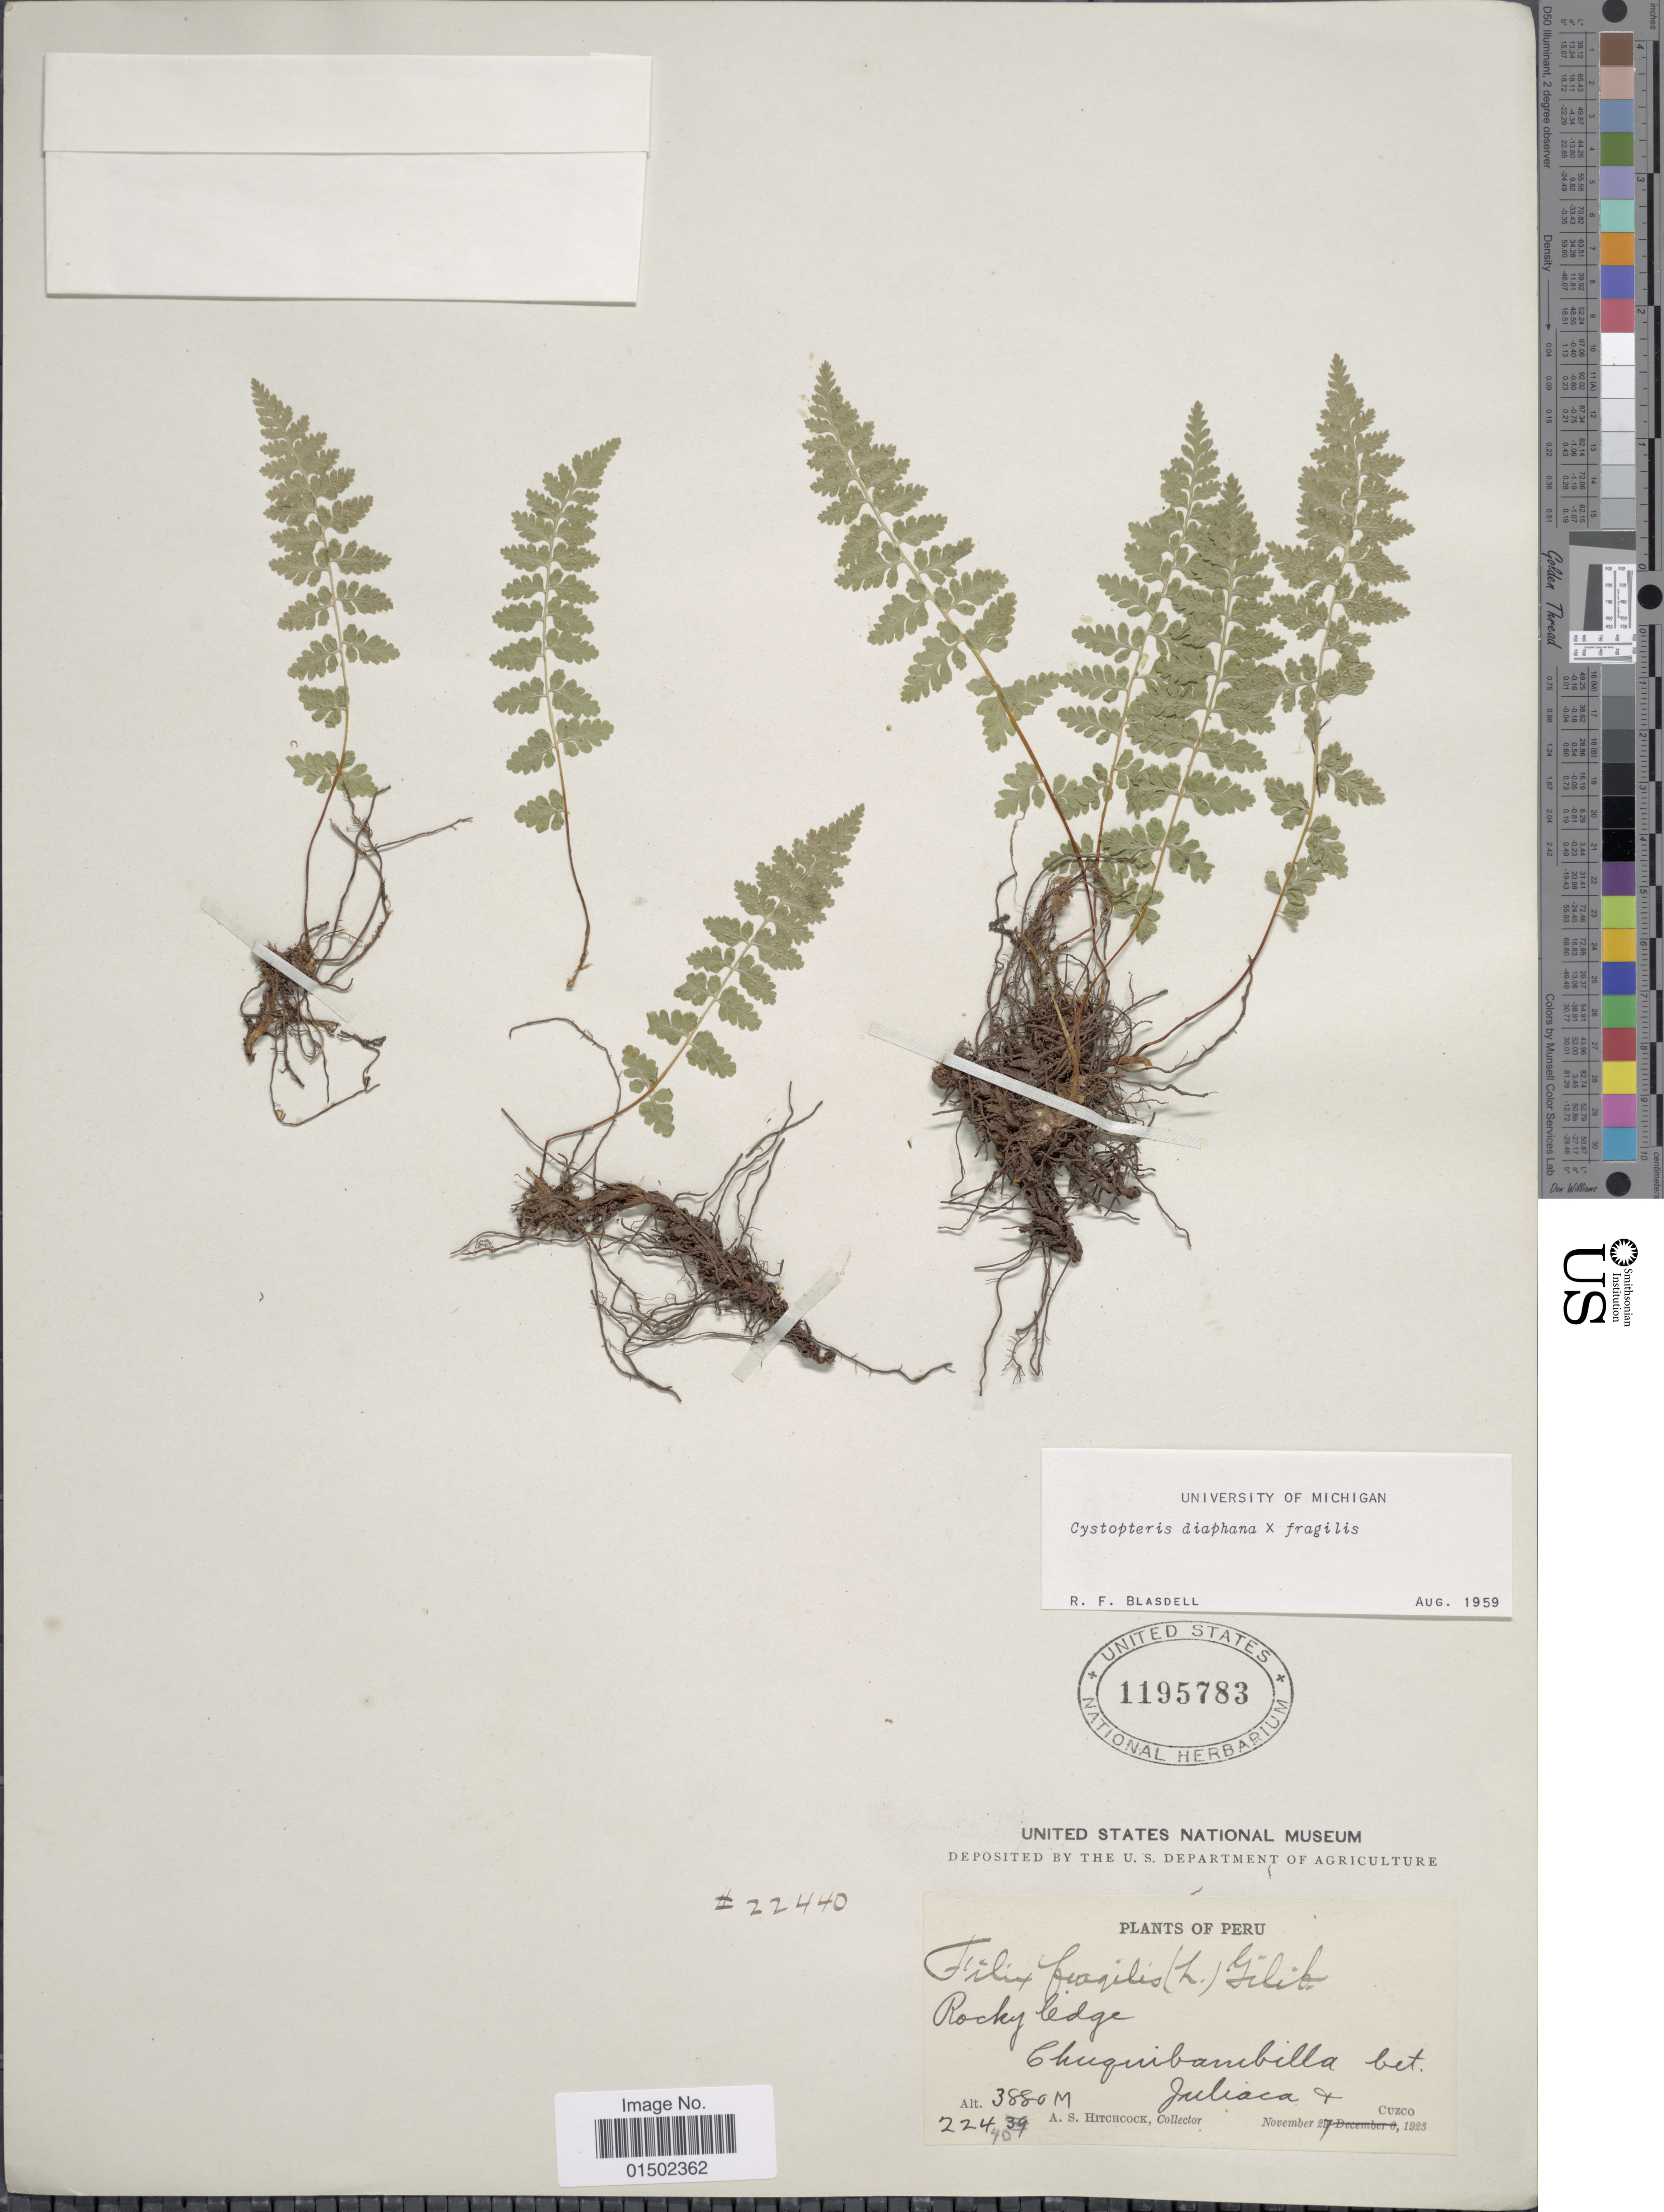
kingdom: Plantae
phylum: Tracheophyta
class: Polypodiopsida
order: Polypodiales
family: Cystopteridaceae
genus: Cystopteris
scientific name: Cystopteris diaphana x C. fragilis (L.) Bernh.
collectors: A. S. Hitchcock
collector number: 22440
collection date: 1923-11-27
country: Peru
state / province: Cusco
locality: Chuquibambilla bet. Juliaca & Cuzco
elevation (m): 3880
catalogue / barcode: US 1195783